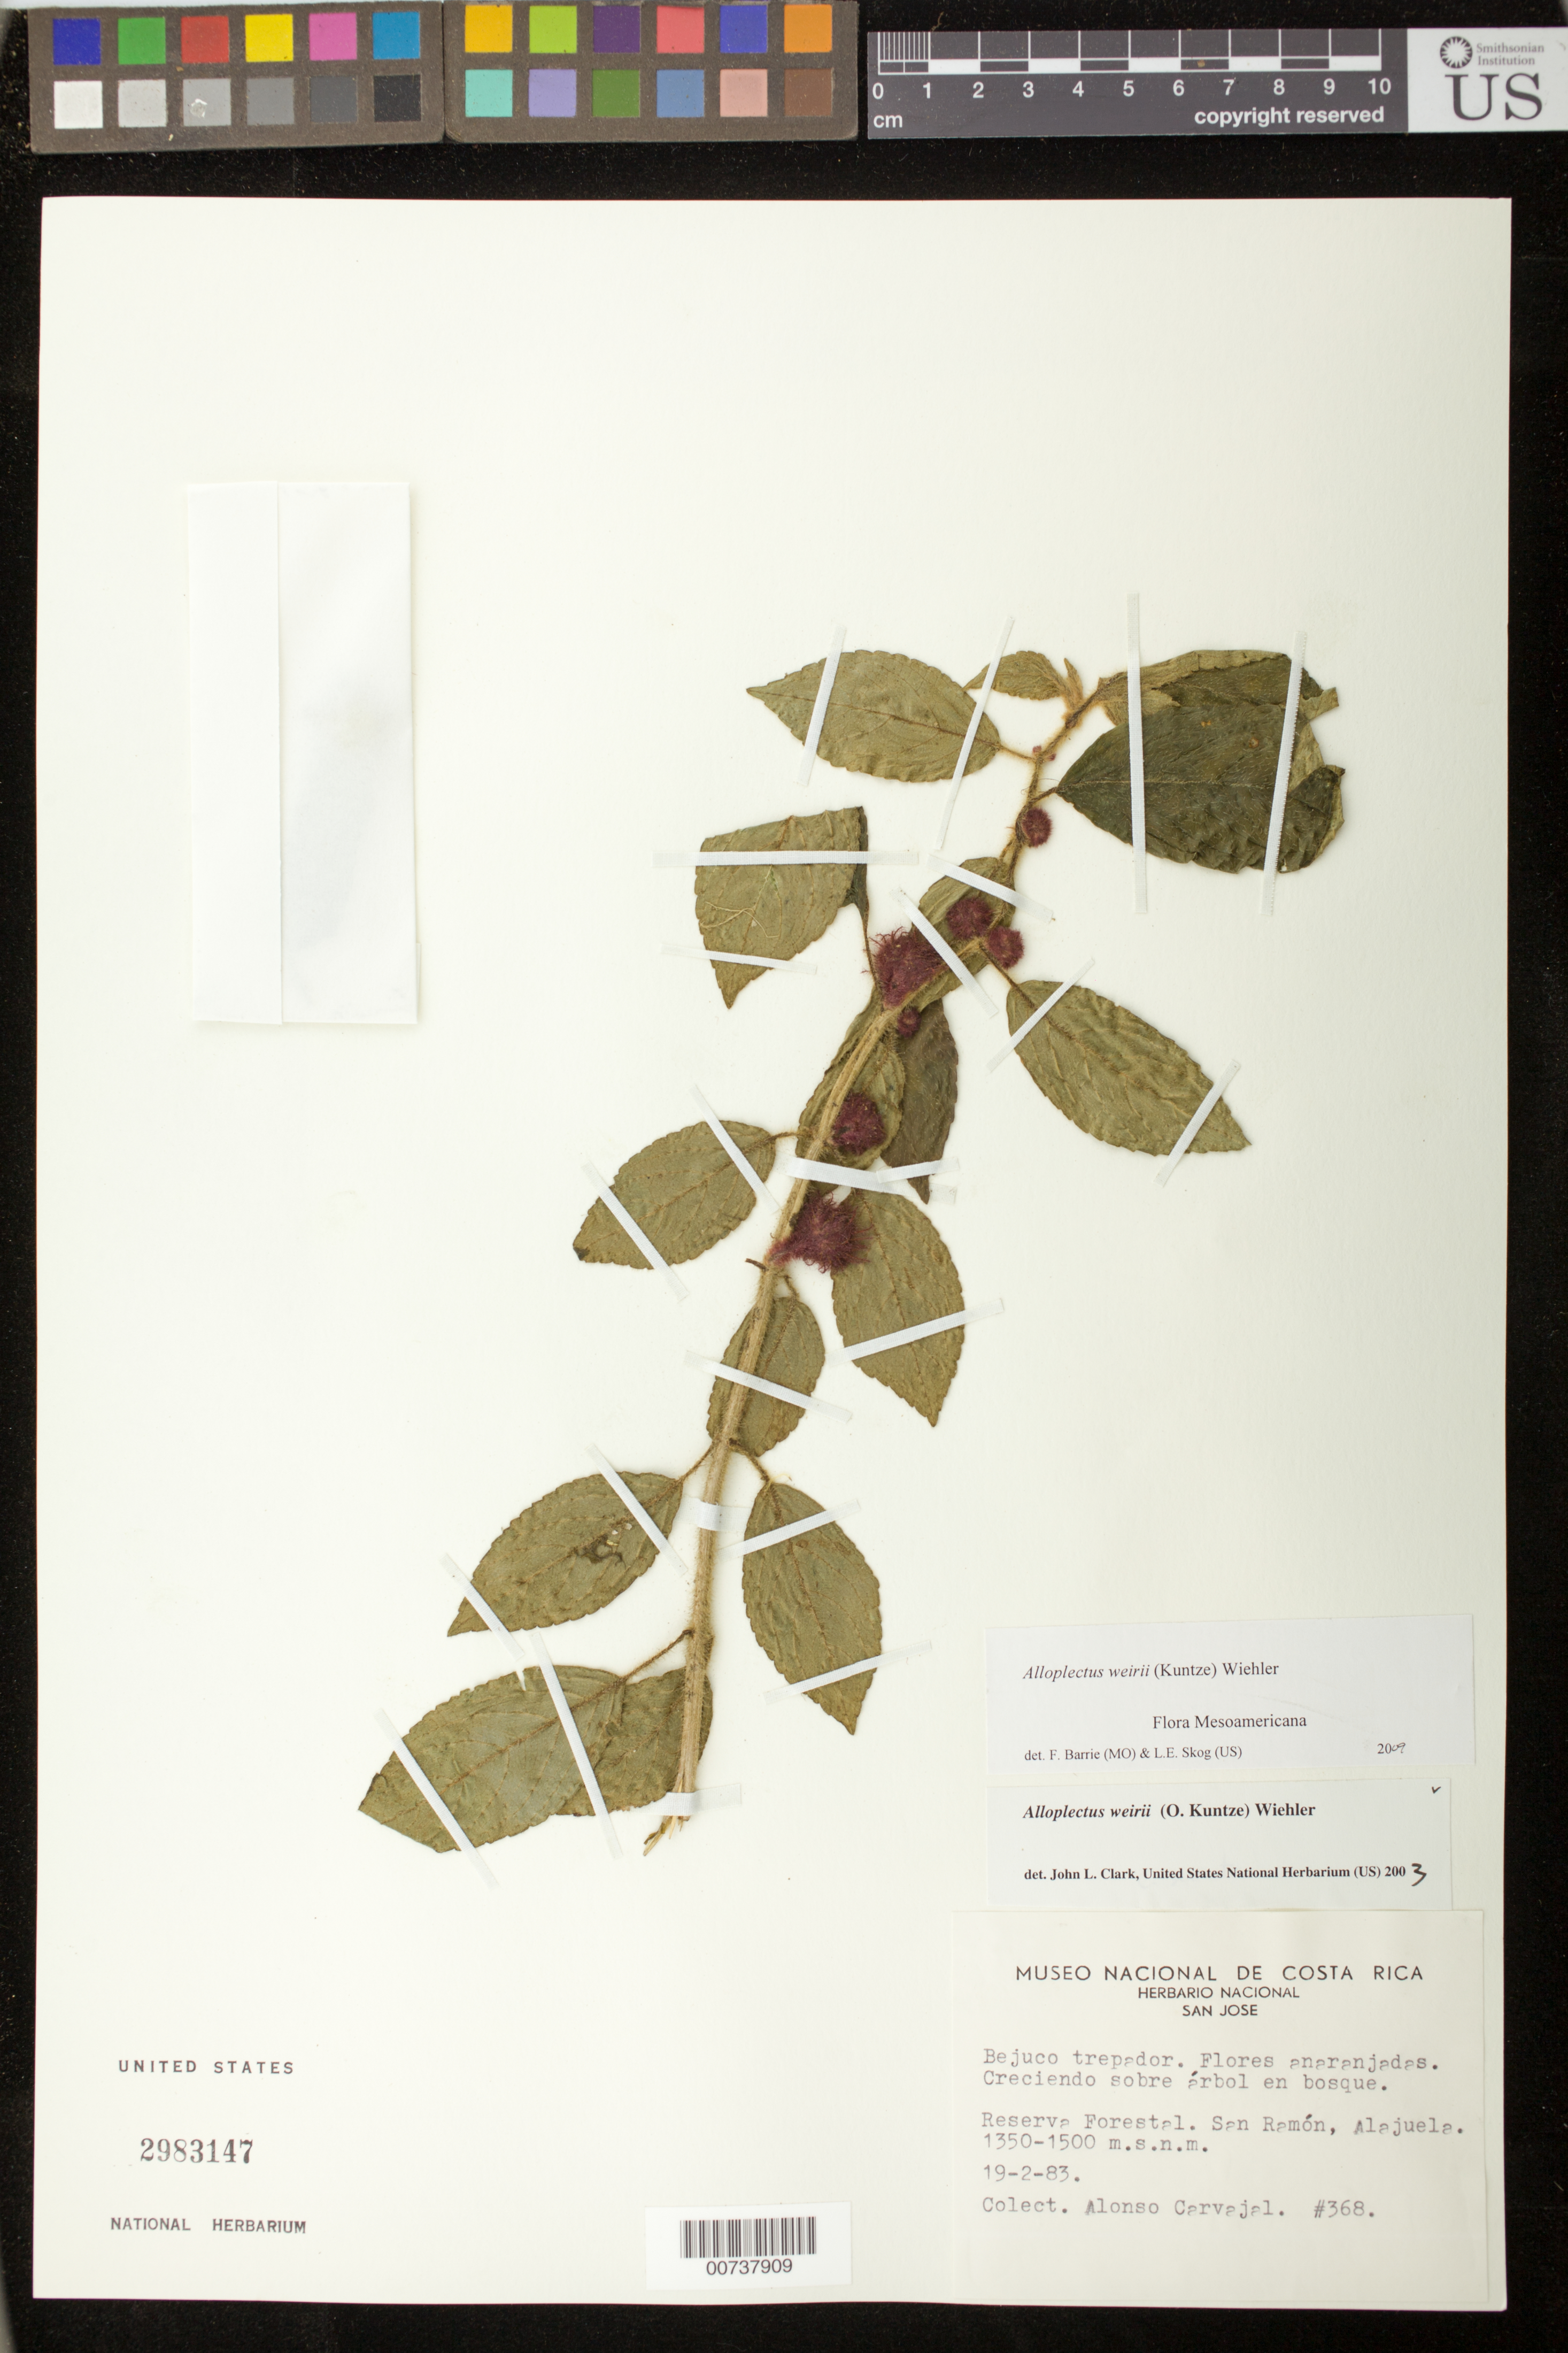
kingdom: Plantae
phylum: Tracheophyta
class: Magnoliopsida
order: Lamiales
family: Gesneriaceae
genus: Alloplectus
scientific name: Alloplectus weirii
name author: (Kuntze) Wiehler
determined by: Barrie, F. R.; Skog, Laurence E.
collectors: A. Carvajal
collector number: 368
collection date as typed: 19 Feb 1983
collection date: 1983-02-19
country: Costa Rica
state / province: Alajuela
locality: Reserva Forestal, San Ramón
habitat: Creciendo sobre árbol en bosque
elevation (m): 1350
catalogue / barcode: US 2983147